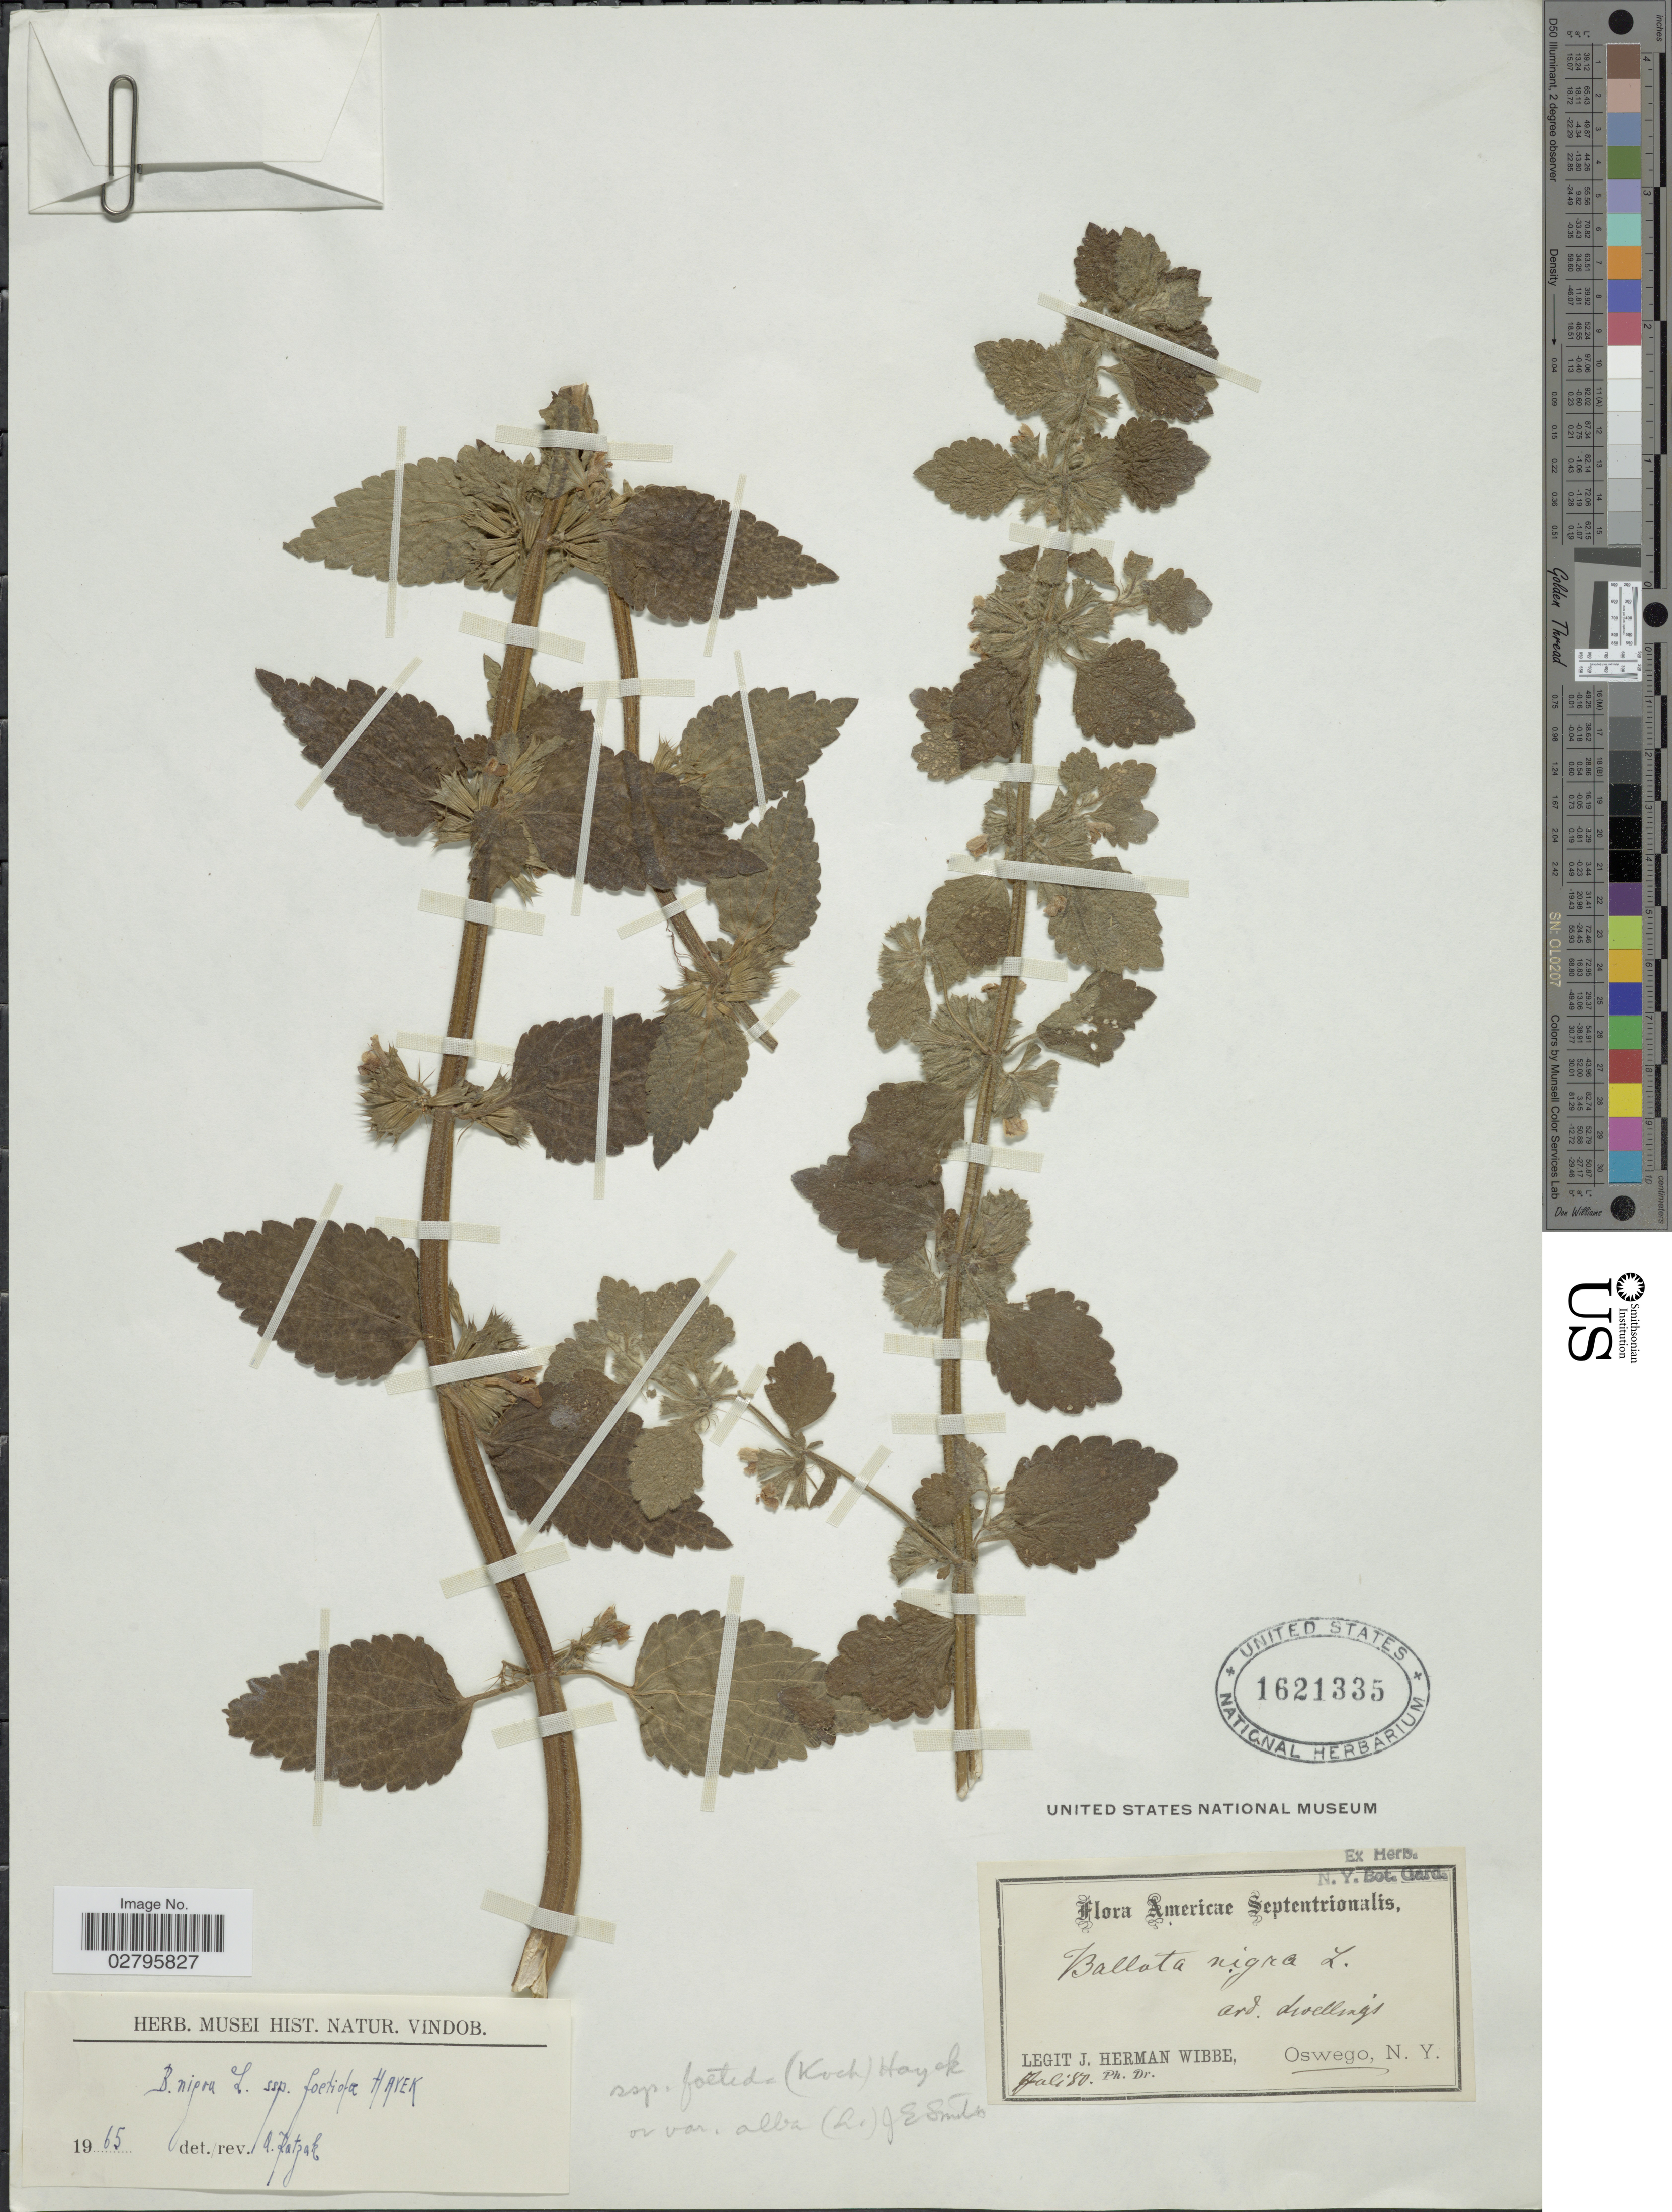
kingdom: Plantae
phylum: Tracheophyta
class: Magnoliopsida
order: Lamiales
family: Lamiaceae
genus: Ballota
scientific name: Ballota nigra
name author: L.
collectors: J. Wibbe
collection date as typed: Transcribed d/m/y: /7/80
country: United States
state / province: New York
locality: Americae Septentrionalis. Oswego.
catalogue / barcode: US 1621335